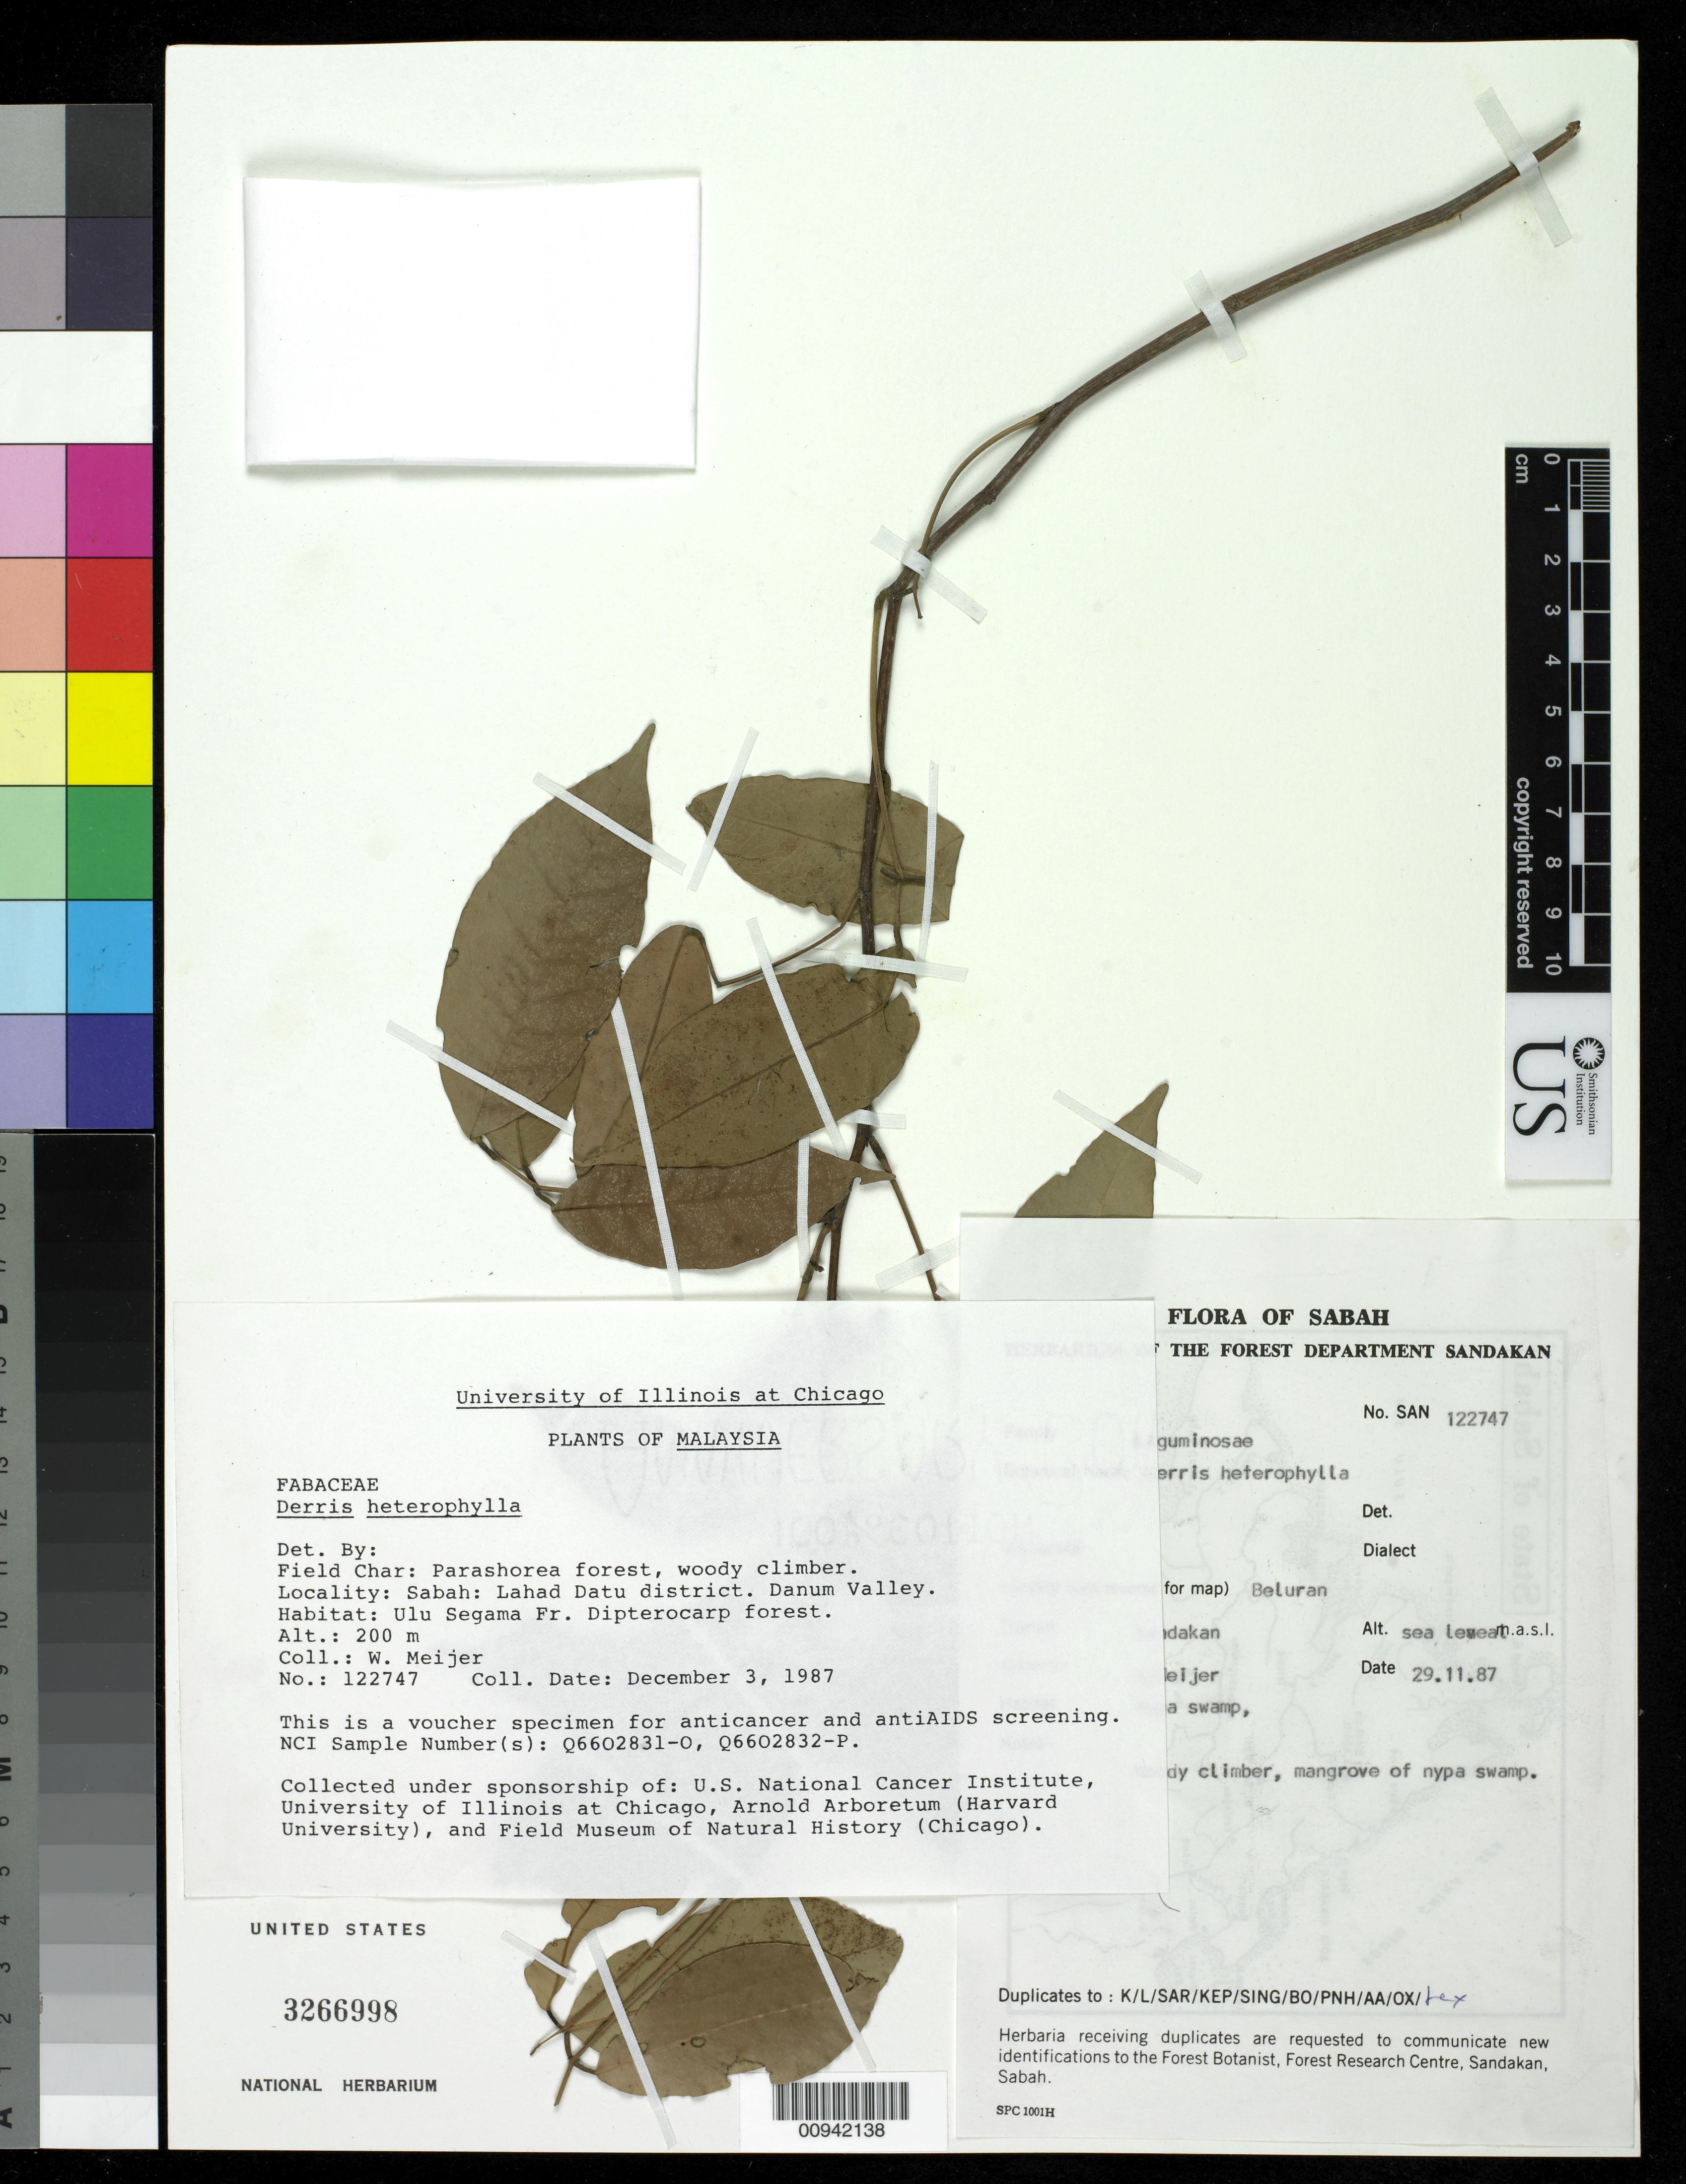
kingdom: Plantae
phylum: Tracheophyta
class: Magnoliopsida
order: Fabales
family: Fabaceae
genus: Derris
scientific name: Derris heterophylla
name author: Backer ex K. Heyne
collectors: W. Meijer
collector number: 122747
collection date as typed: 29 Nov 1987 or 03 Dec 1987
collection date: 1987-11-29 or 1987-12-03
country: Malaysia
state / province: Sabah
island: Borneo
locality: Sabah: Lahad Datu district, Danum Valley; or Beluran, Sandakan district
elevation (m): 0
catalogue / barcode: US 3266998